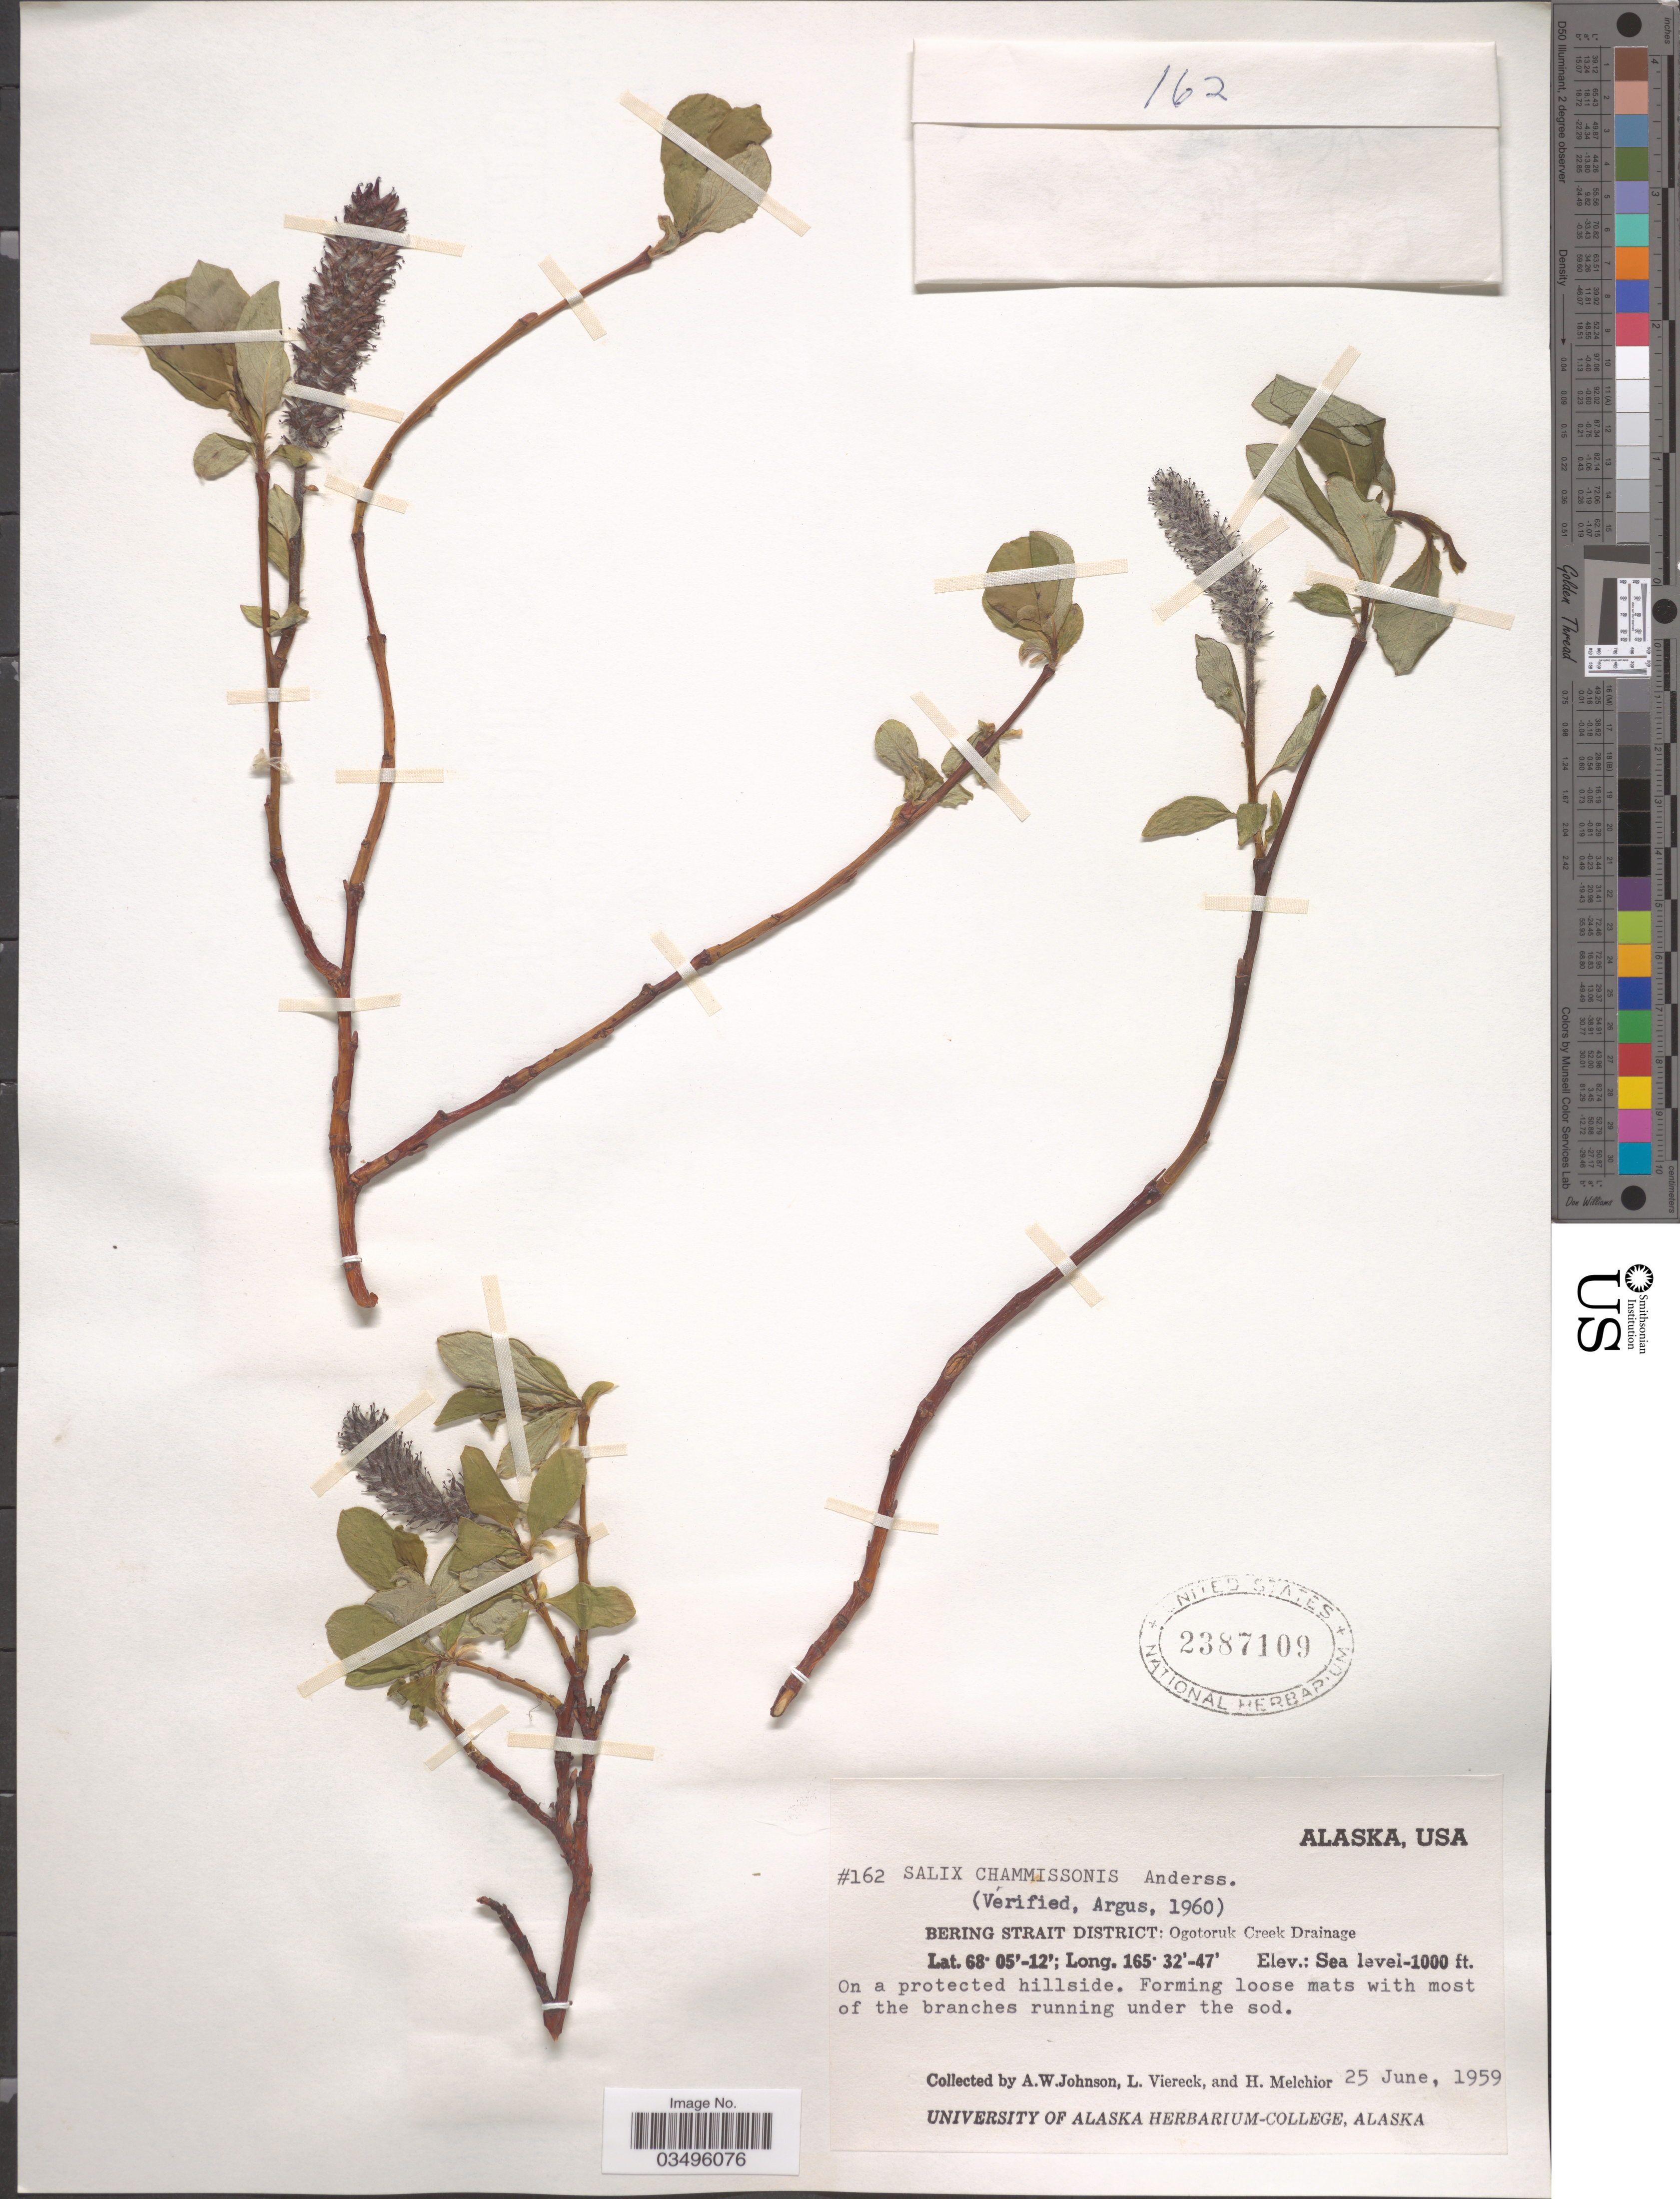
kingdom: Plantae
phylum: Tracheophyta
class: Magnoliopsida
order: Malpighiales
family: Salicaceae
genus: Salix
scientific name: Salix chamissonis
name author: Andersson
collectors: A. W. Johnson, L. Viereck & H. Melchior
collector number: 162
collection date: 1959-06-25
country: United States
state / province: Alaska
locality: Bering Strait District: Ogotoruk Creek Drainage.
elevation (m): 0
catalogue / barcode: US 2387109